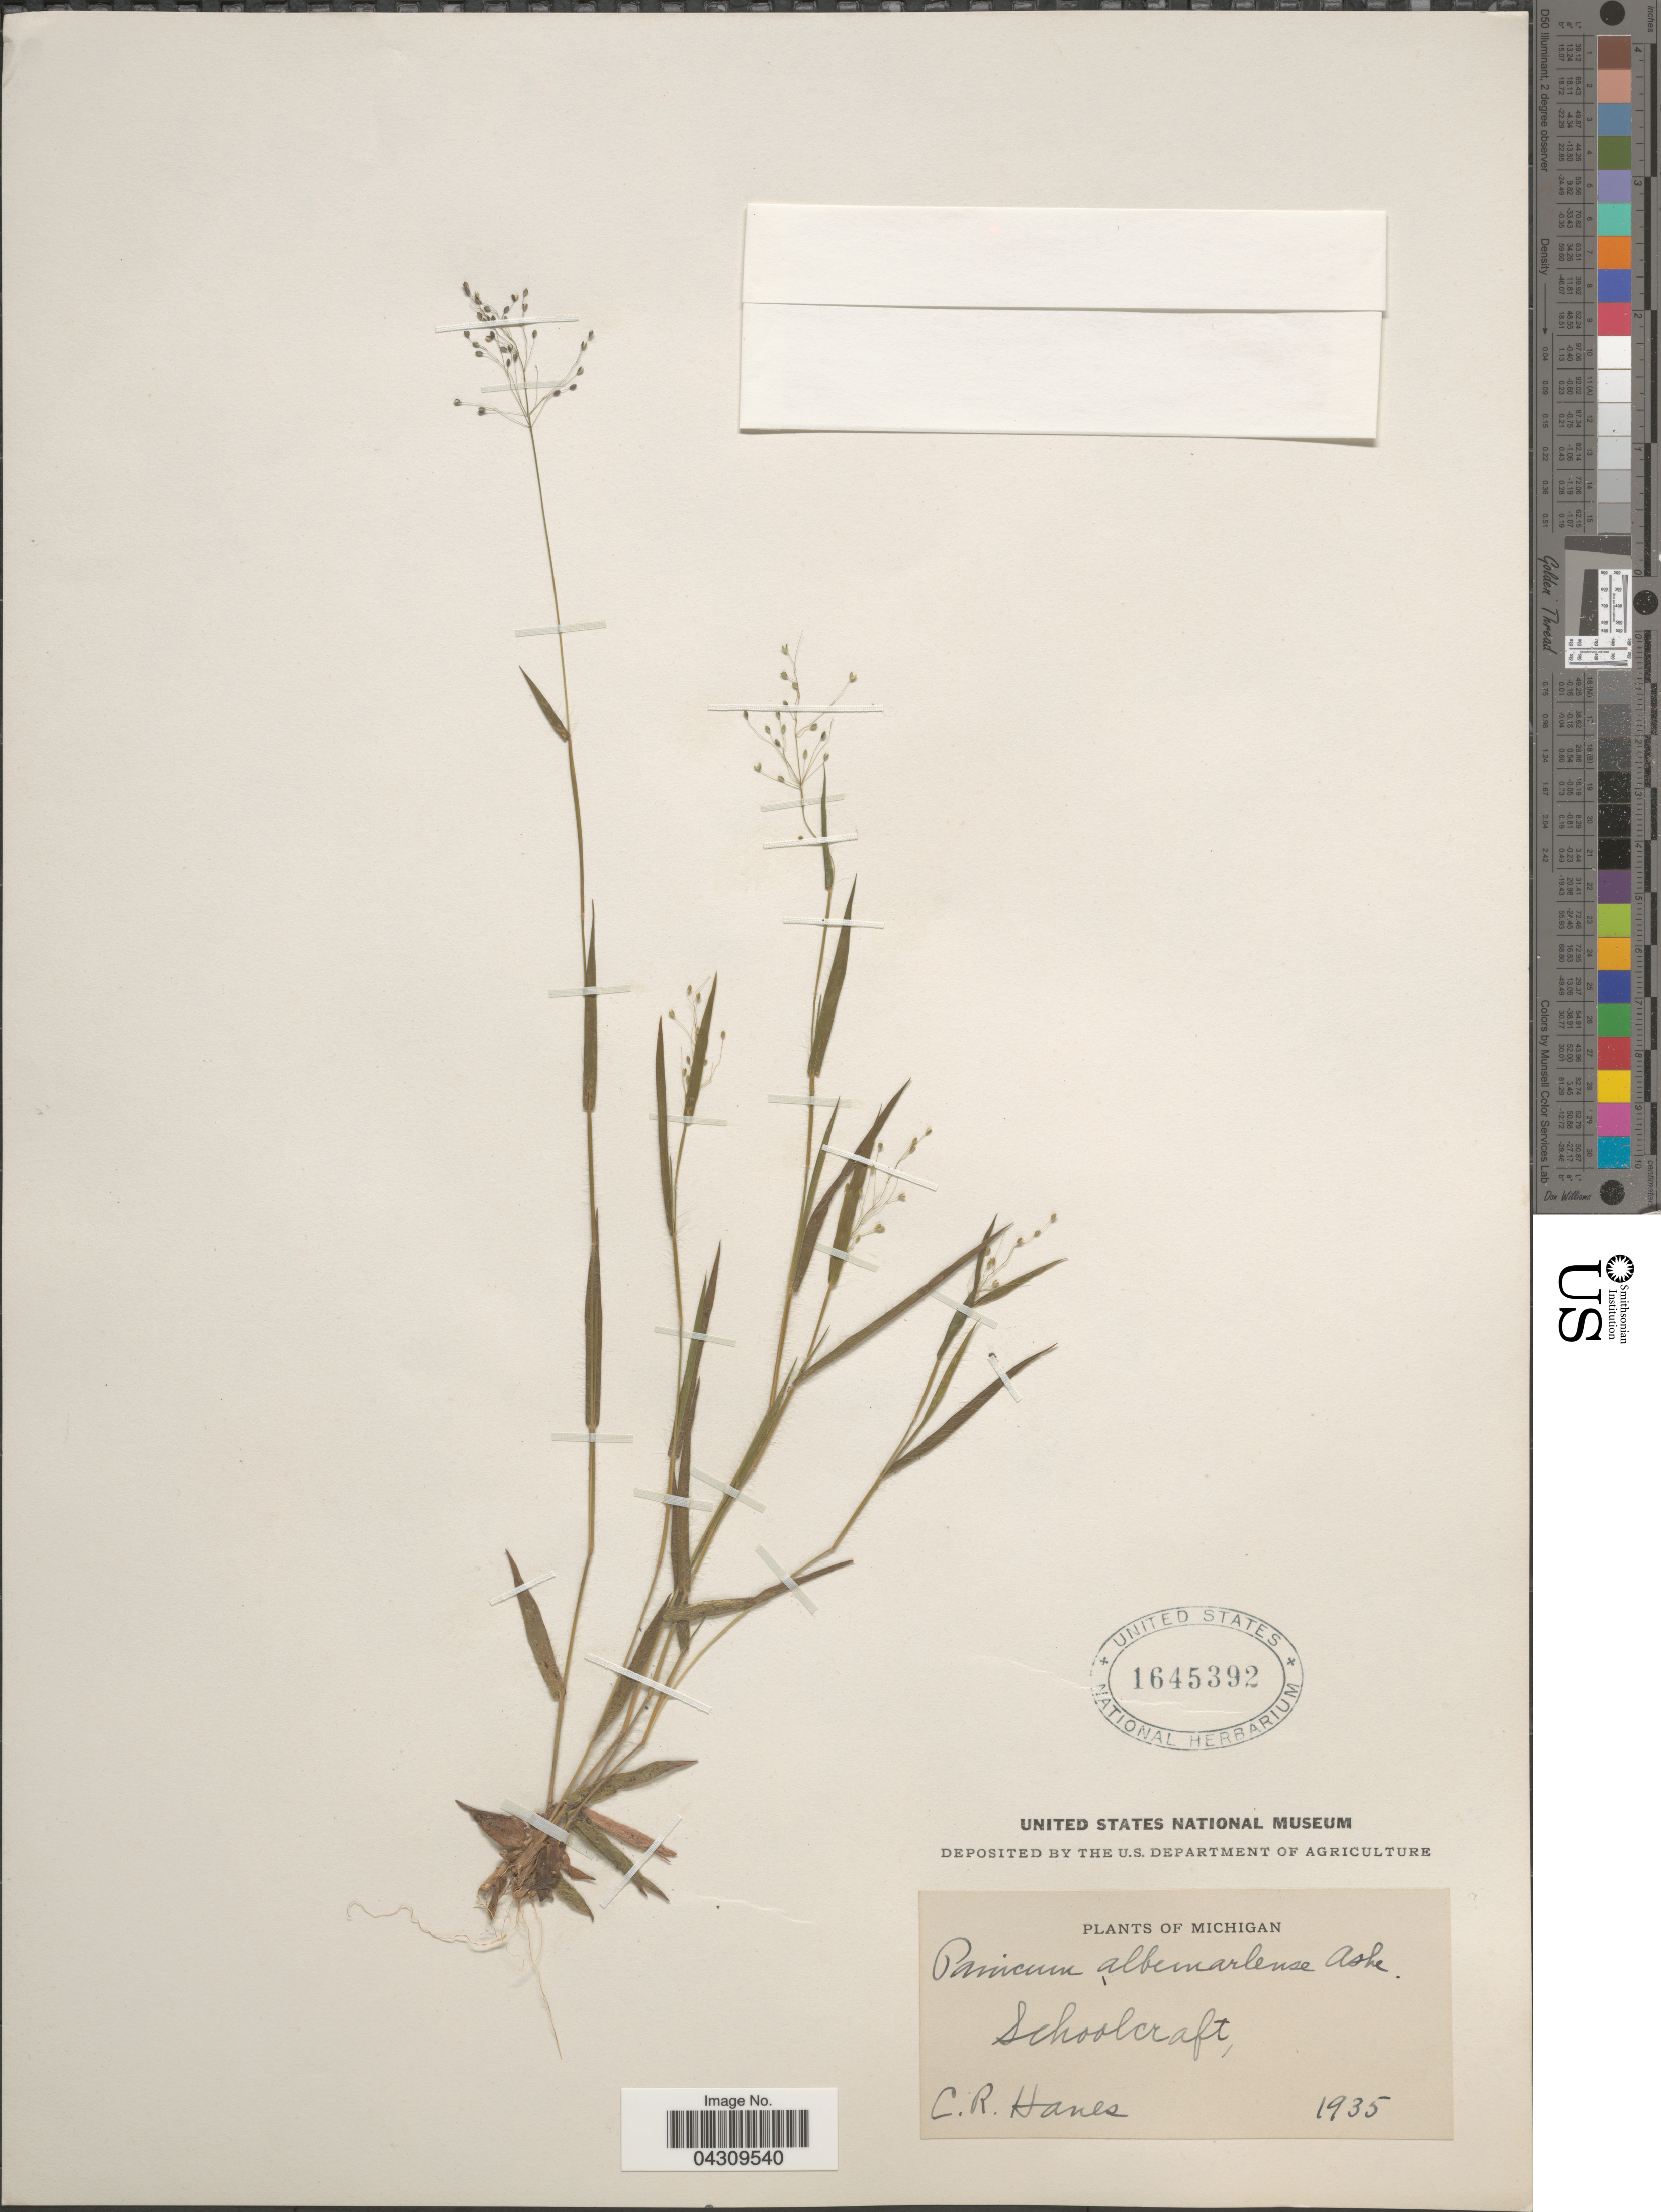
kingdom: Plantae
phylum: Tracheophyta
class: Liliopsida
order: Poales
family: Poaceae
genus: Dichanthelium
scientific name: Dichanthelium acuminatum var. acuminatum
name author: (Sw.) Gould & C.A. Clark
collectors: C. Hanes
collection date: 1935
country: United States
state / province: Michigan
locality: Schoolcraft.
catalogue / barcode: US 1645392